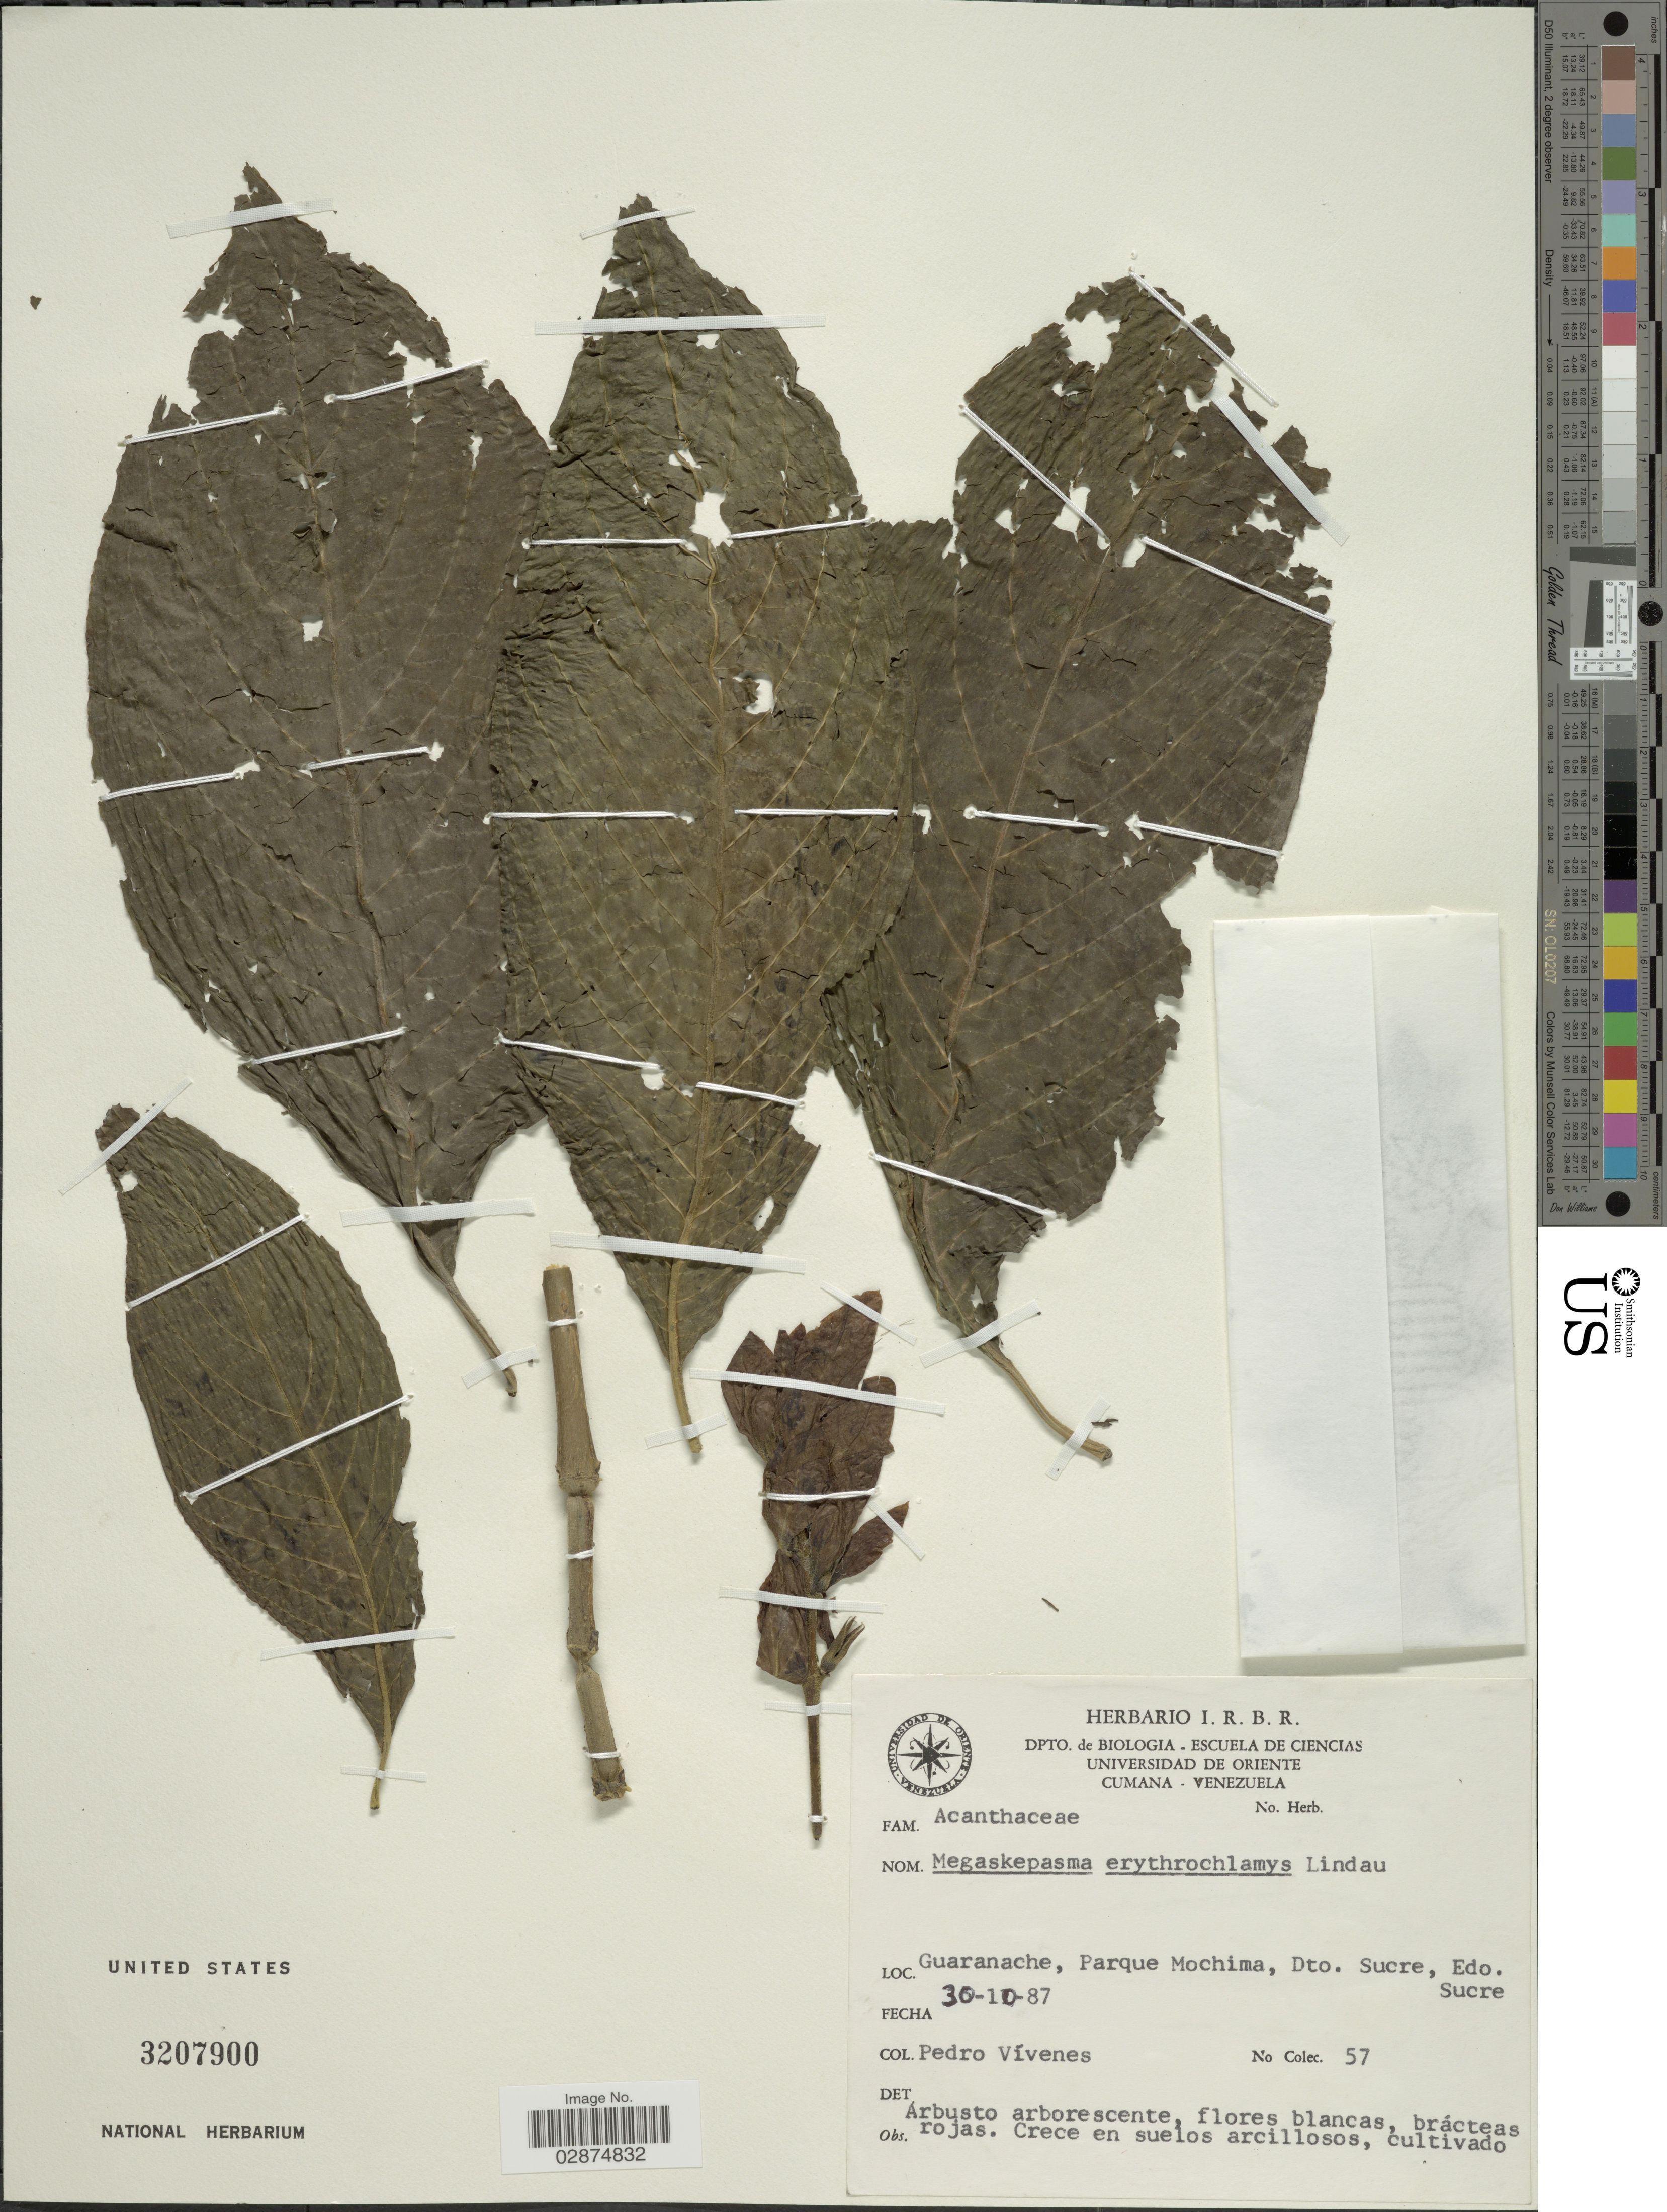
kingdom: Plantae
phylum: Tracheophyta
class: Magnoliopsida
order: Lamiales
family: Acanthaceae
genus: Megaskepasma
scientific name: Megaskepasma erythrochlamys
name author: Lindau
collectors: P. Vivenes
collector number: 57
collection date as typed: Transcribed d/m/y: 30/10/87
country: Venezuela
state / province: Sucre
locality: Guaranache, Parque Mochima, Dto. Sucre.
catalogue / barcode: US 3207900